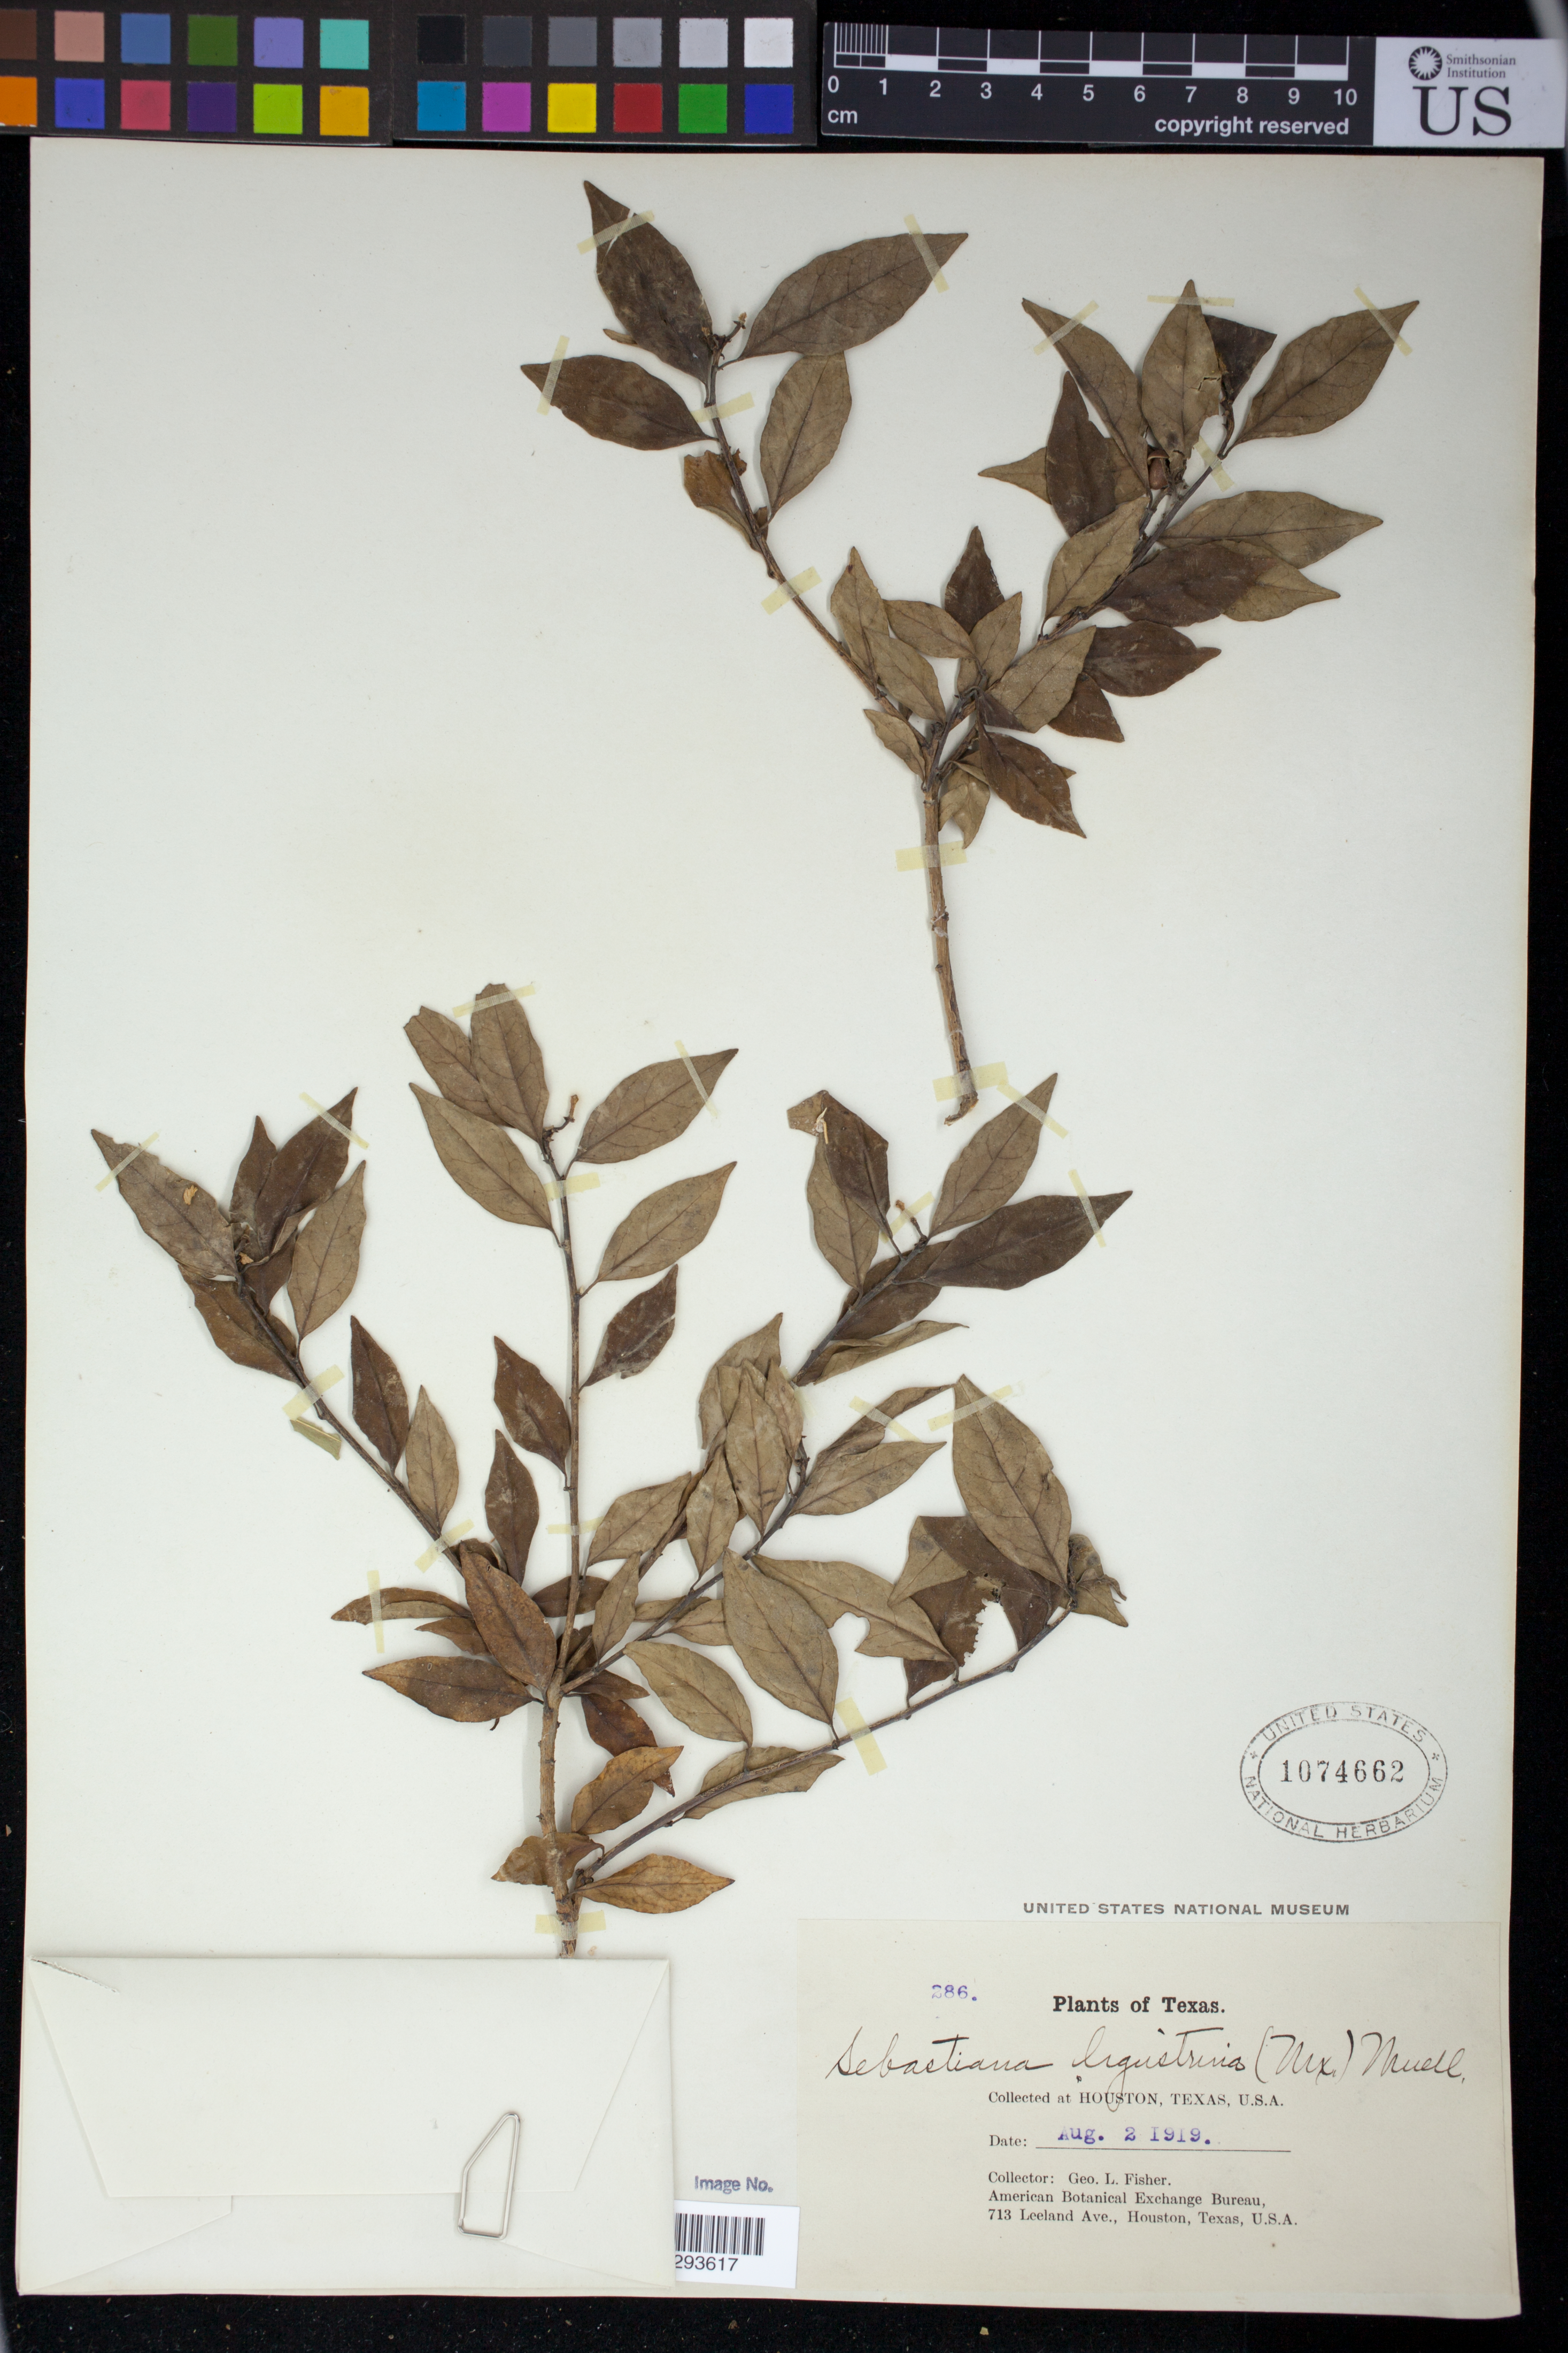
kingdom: Plantae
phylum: Tracheophyta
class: Magnoliopsida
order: Malpighiales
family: Euphorbiaceae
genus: Sebastiania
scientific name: Sebastiania fruticosa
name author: (Bartram) Fernald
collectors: G. L. Fisher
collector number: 286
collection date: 1919-08-02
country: United States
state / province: Texas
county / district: Harris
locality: Houston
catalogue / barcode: US 1074662